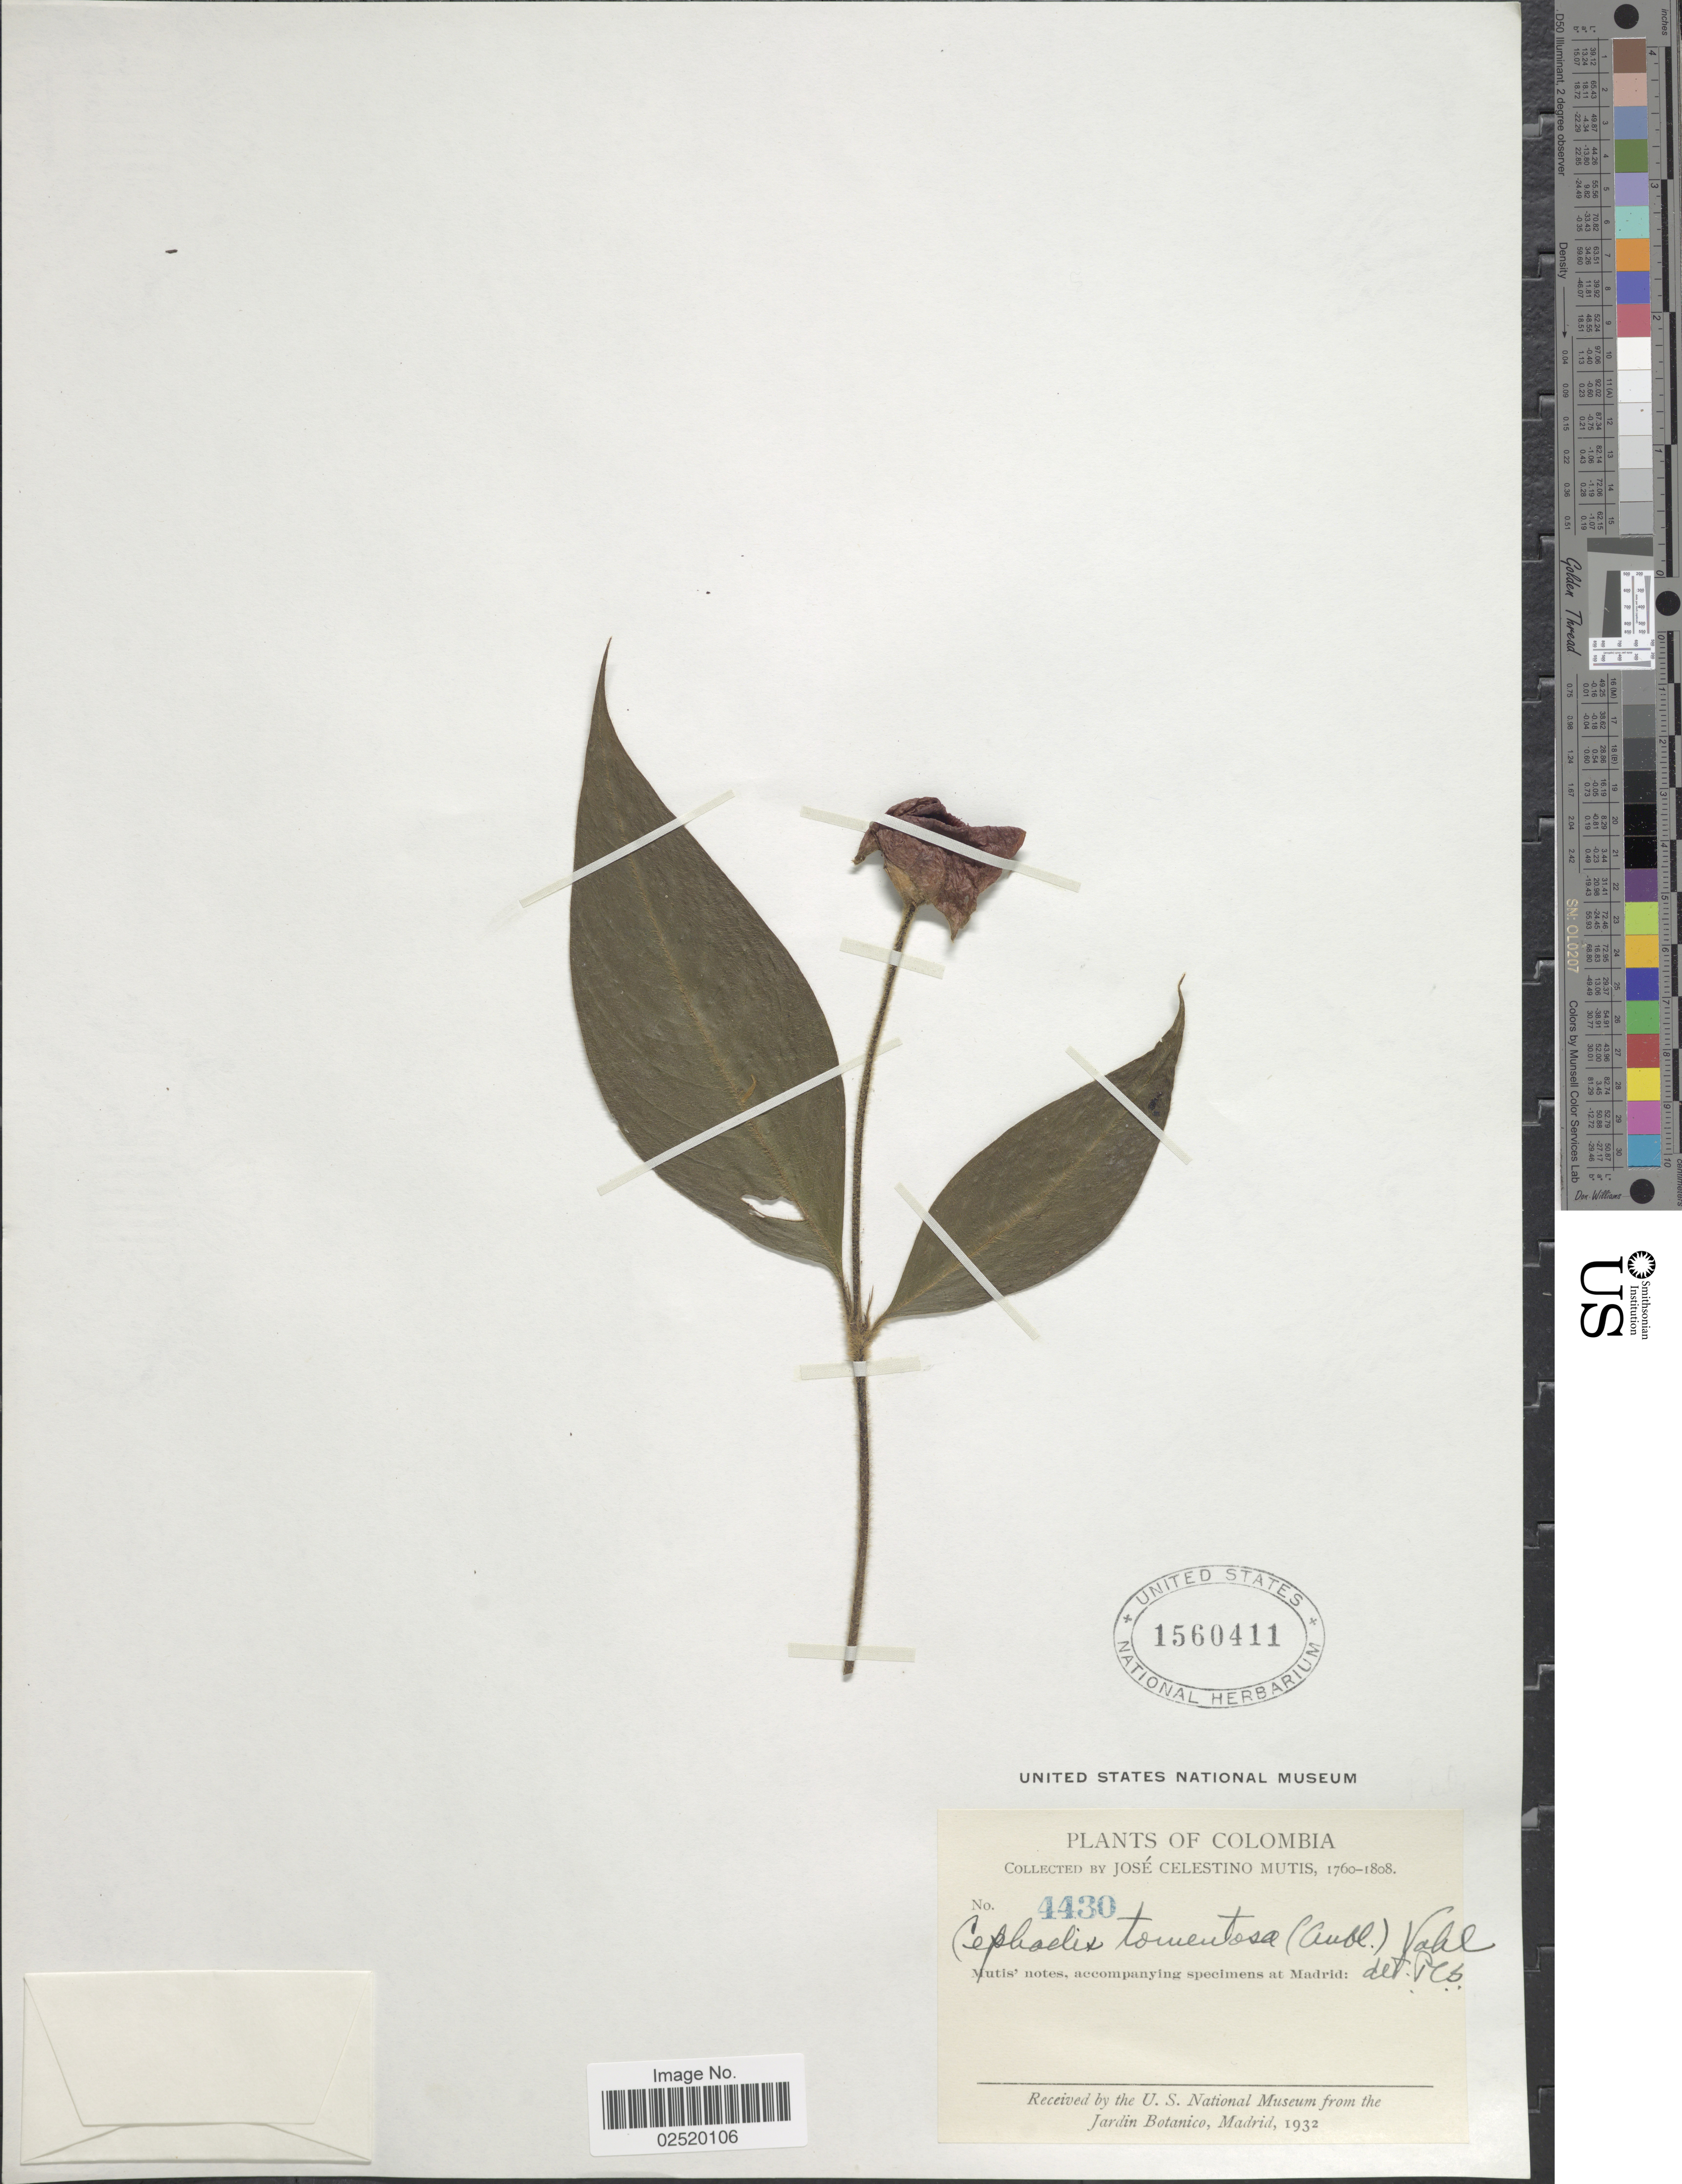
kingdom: Plantae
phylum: Tracheophyta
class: Magnoliopsida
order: Gentianales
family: Rubiaceae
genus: Psychotria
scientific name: Psychotria poeppigiana subsp. poeppigiana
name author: Müll. Arg.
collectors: J. C. B. Mutis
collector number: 4430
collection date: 1760/1808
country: Colombia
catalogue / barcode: US 1560411